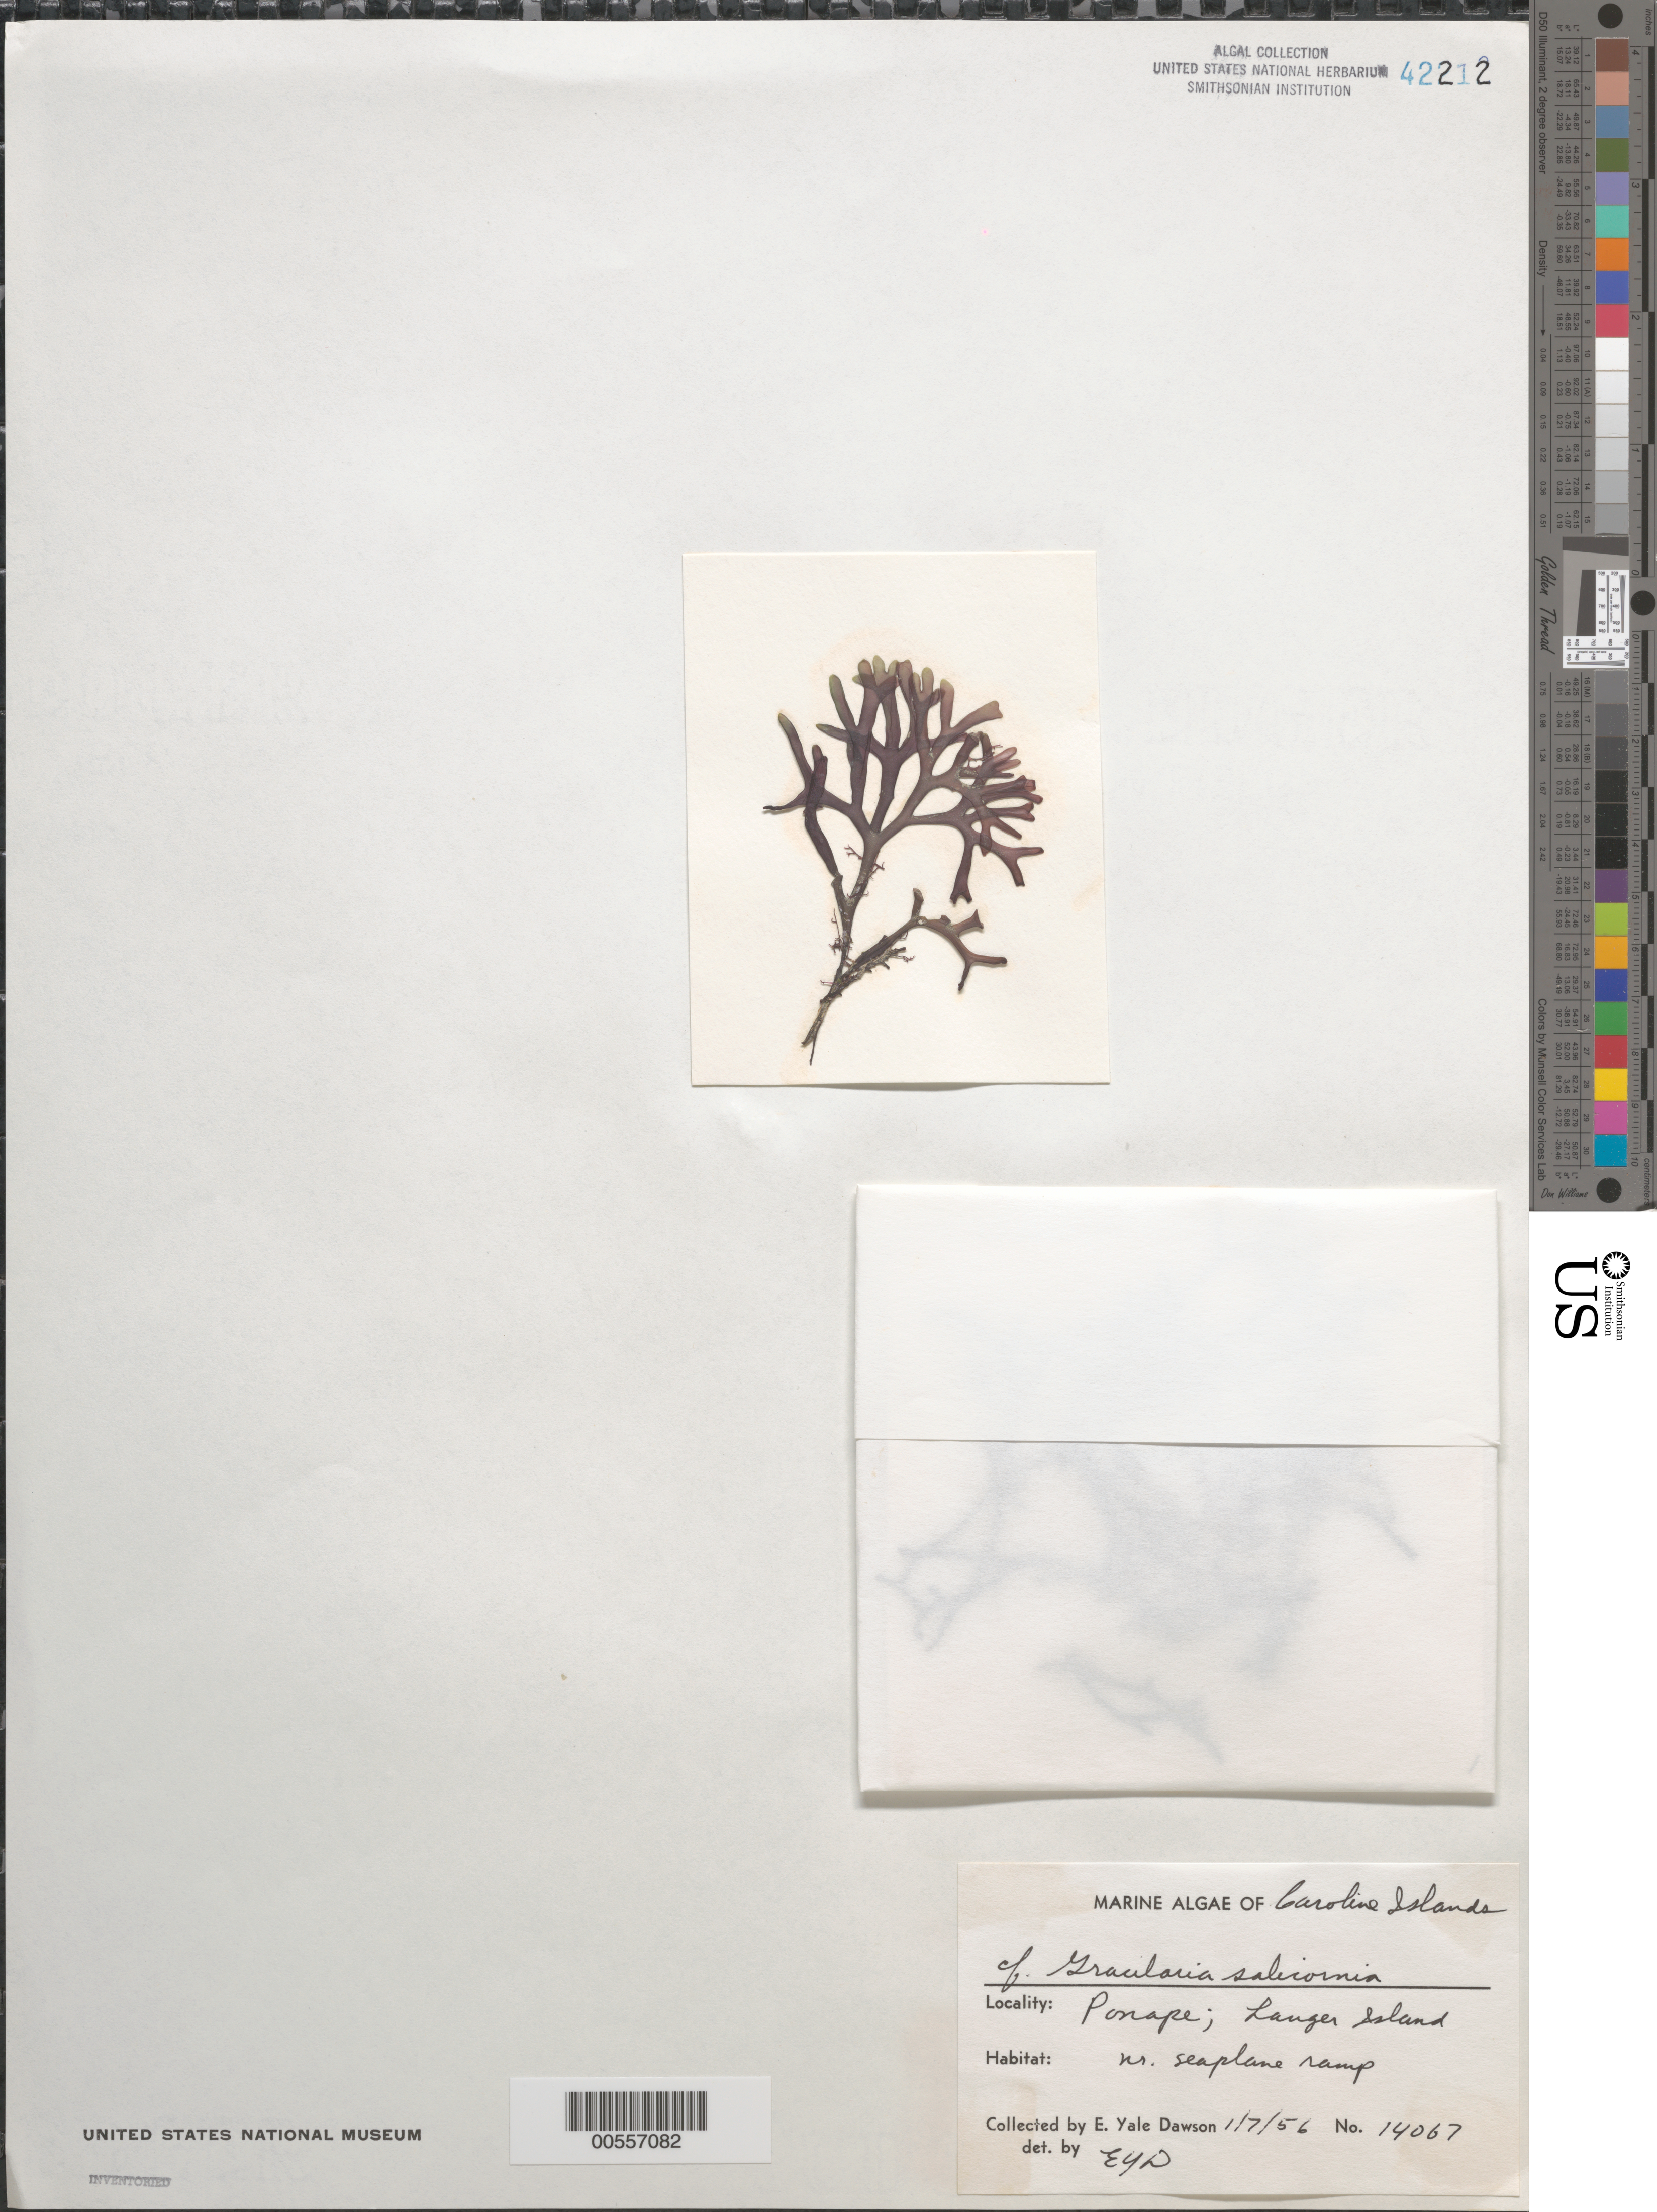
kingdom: Plantae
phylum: Rhodophyta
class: Florideophyceae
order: Gracilariales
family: Gracilariaceae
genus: Gracilaria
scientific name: Gracilaria salicornia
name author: (C. Agardh) E.Y. Dawson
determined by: Dawson, E. Y.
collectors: E. Y. Dawson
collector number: EYD 14067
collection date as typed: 07 Jan 1956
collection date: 1956-01-07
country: Micronesia, Federated States of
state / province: Pohnpei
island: Lenger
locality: Langer [= Lenger I.]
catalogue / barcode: US 42212